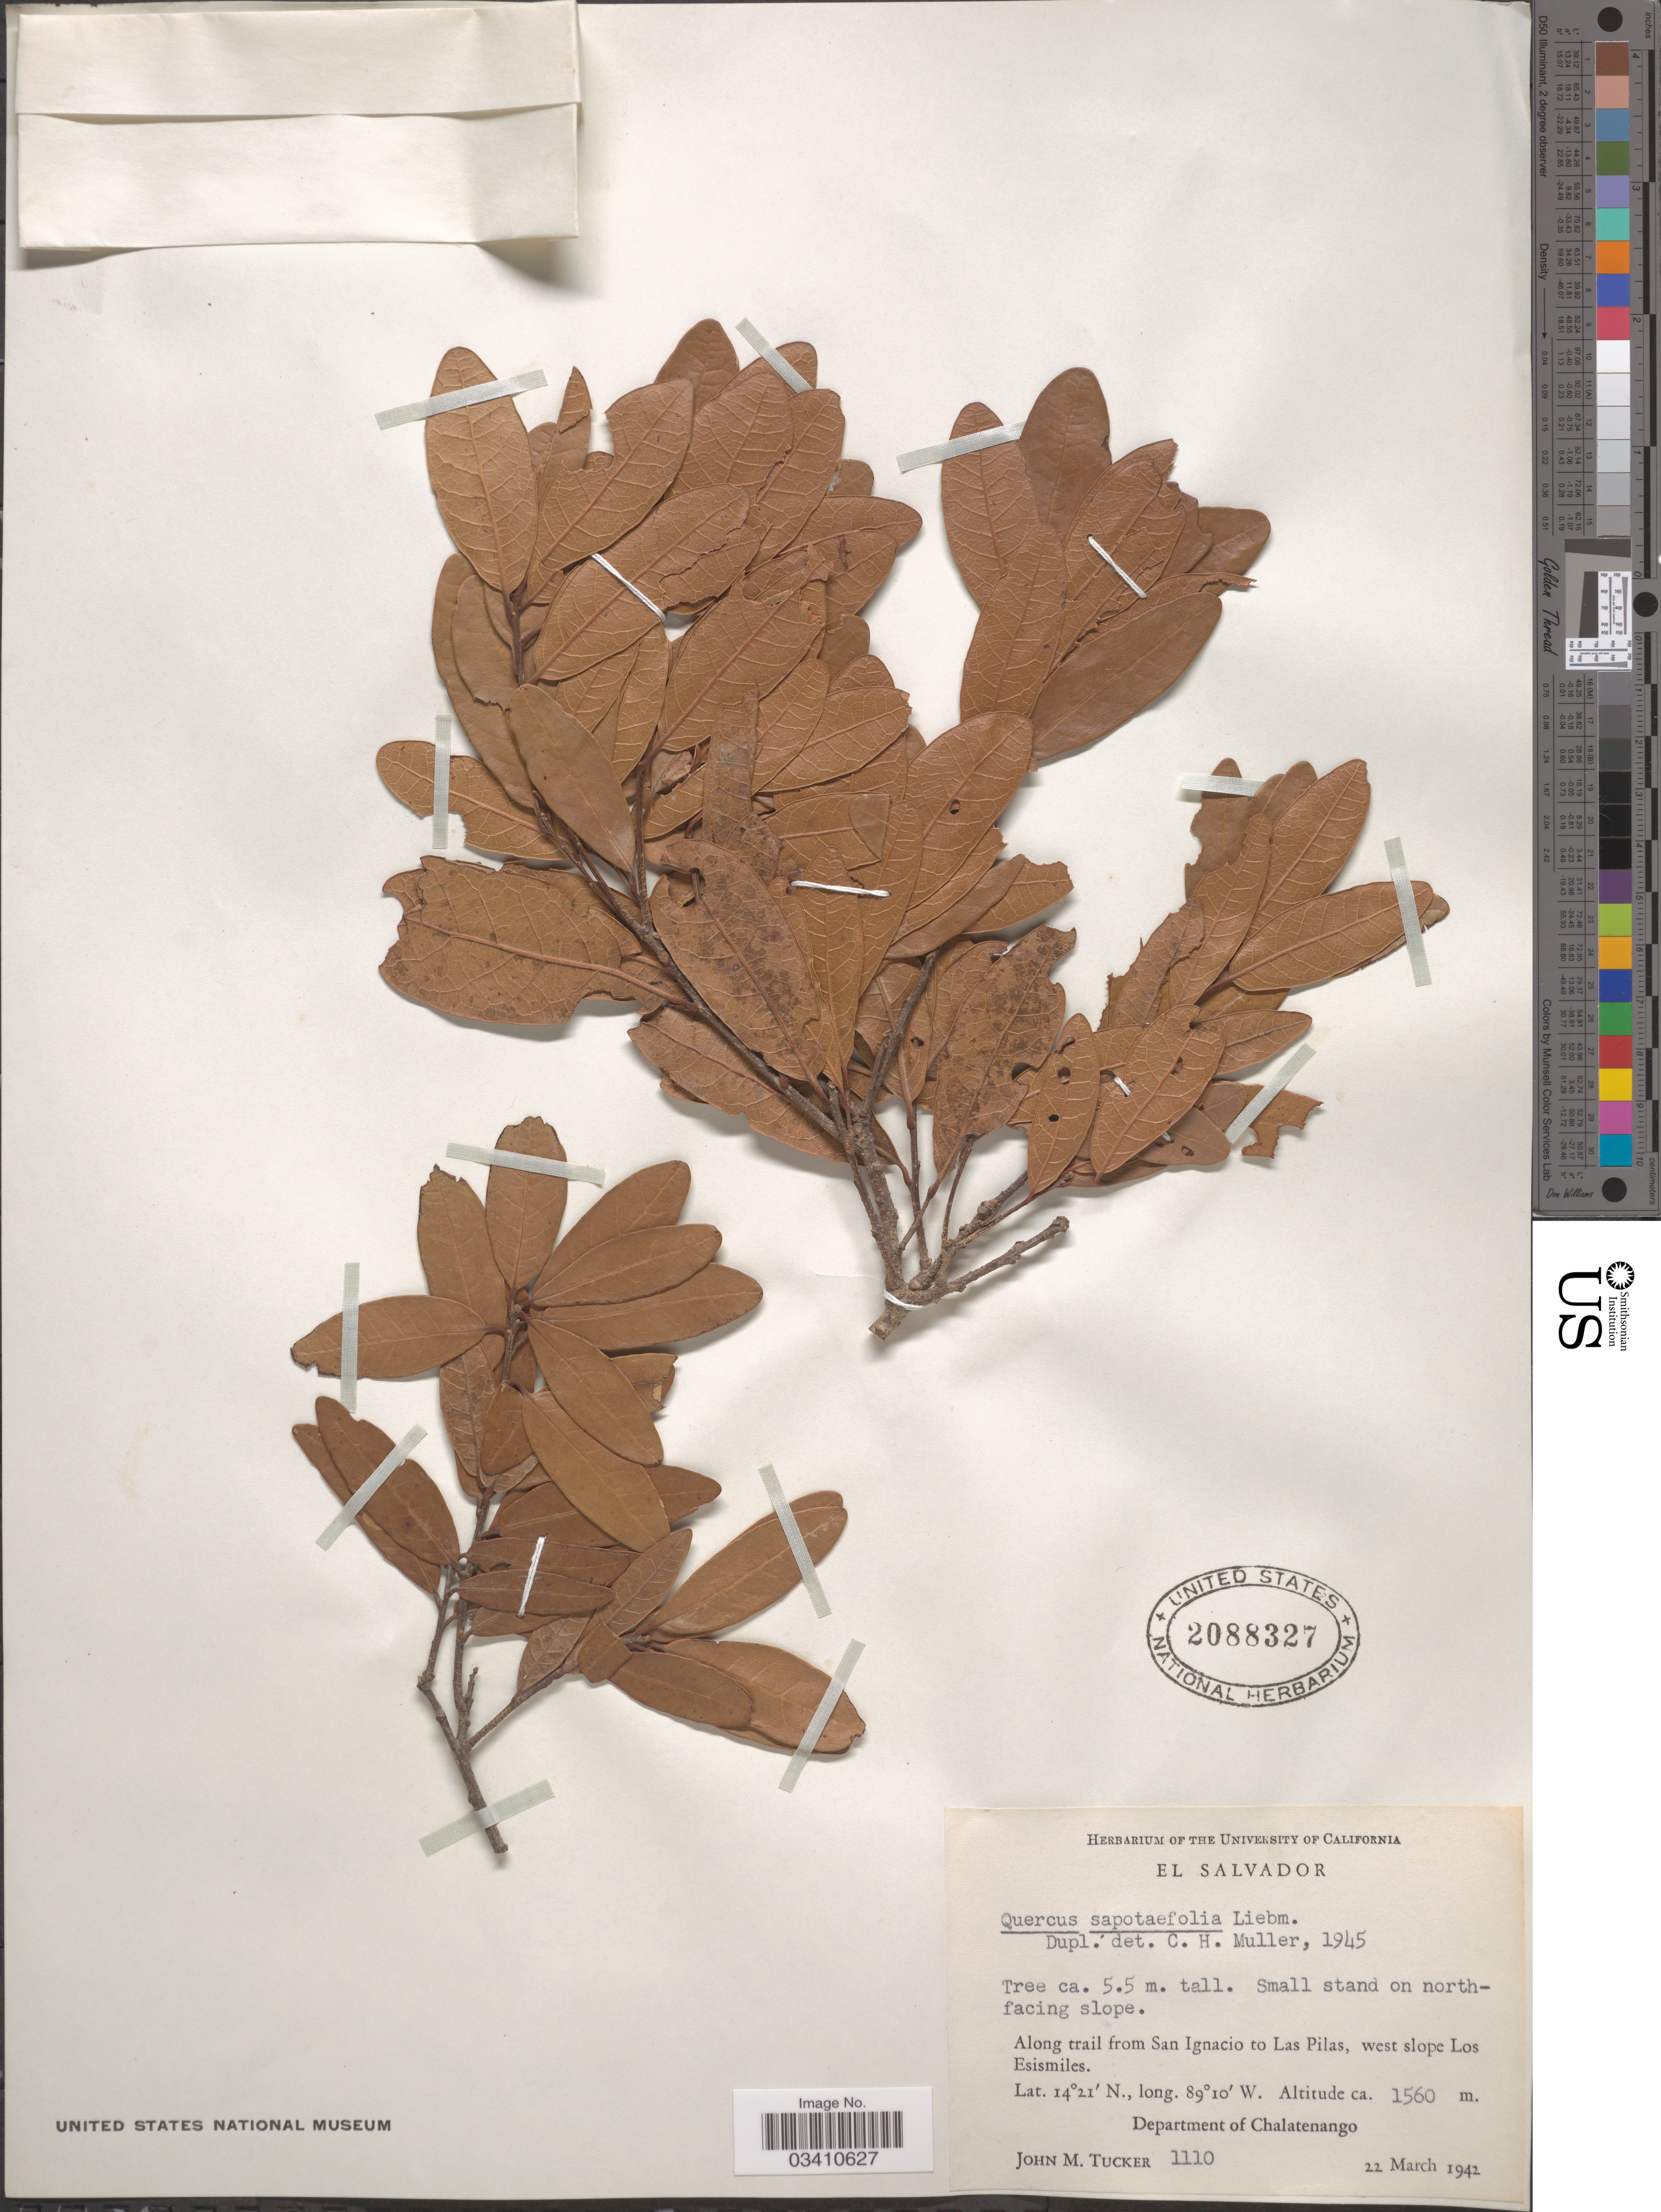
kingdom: Plantae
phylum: Tracheophyta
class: Magnoliopsida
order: Fagales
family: Fagaceae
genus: Quercus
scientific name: Quercus sapotaefolia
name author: Liebm.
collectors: J. M. Tucker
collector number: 1110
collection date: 1942-03-22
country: El Salvador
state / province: Chalatenango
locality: Along trail from San Ignacio to Las Pilas, west slope Los Esismiles. Department of Chalatenango.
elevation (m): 1560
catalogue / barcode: US 2088327